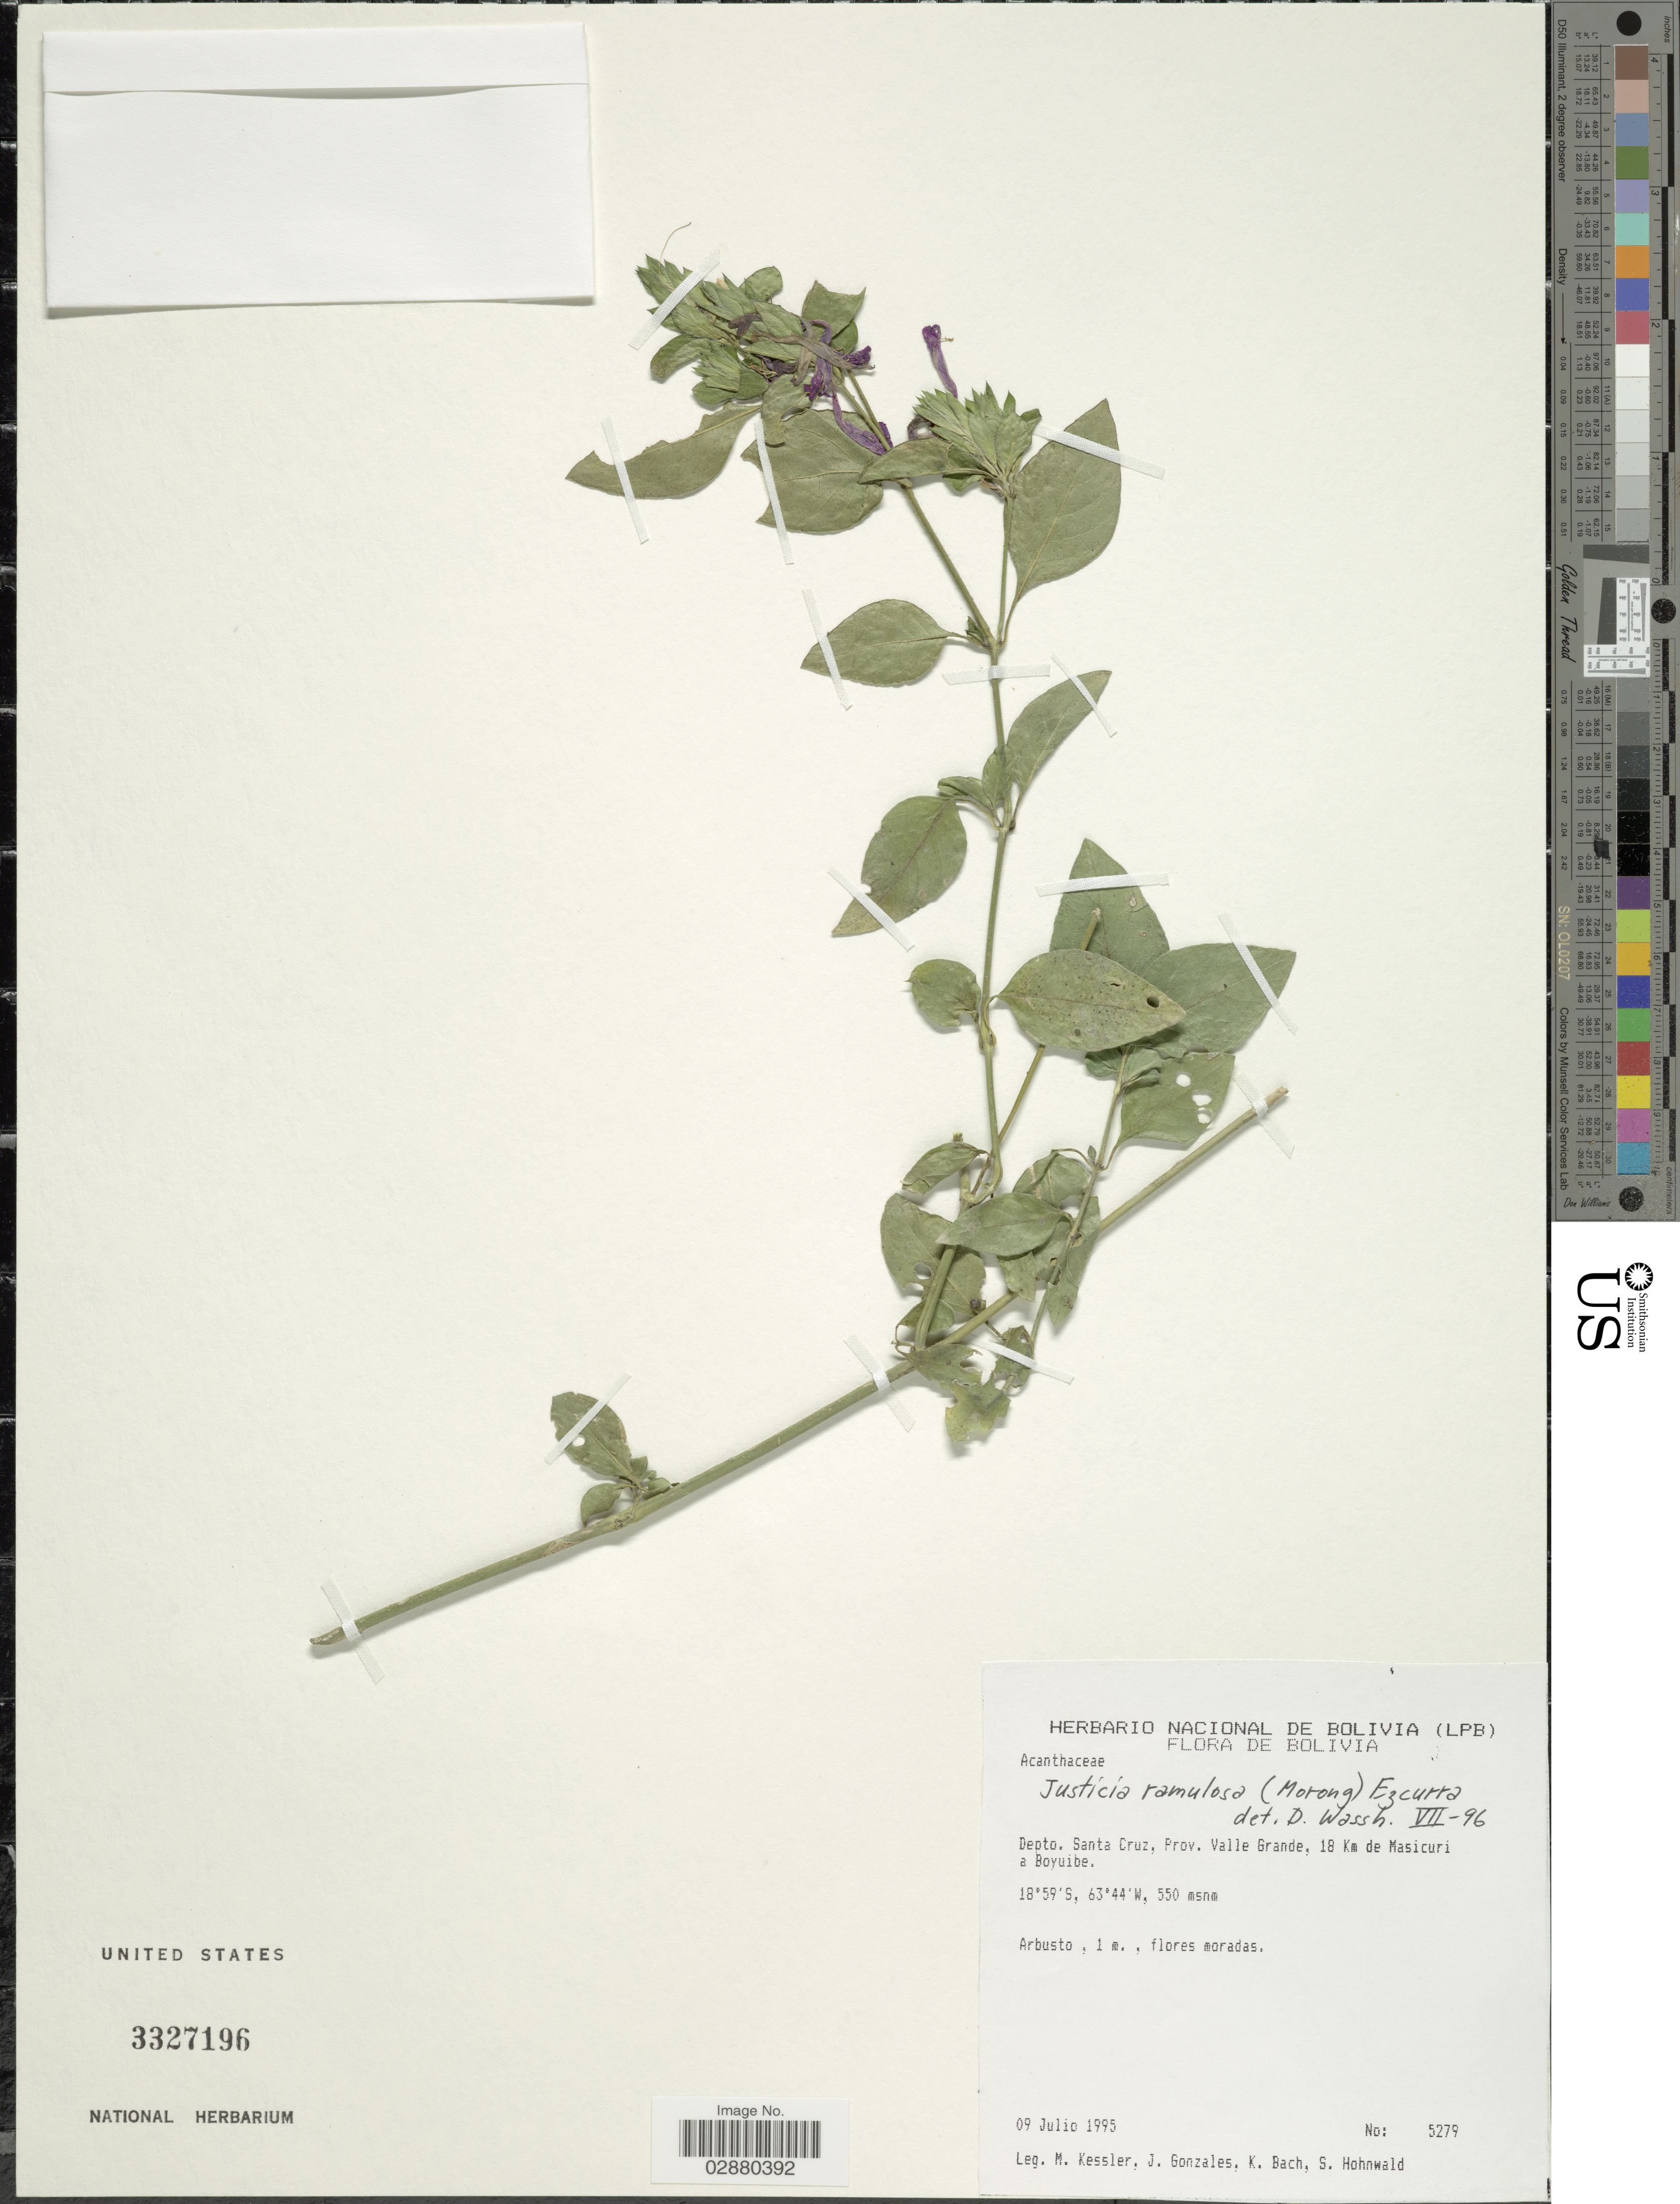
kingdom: Plantae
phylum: Tracheophyta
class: Magnoliopsida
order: Lamiales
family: Acanthaceae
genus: Justicia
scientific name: Justicia ramulosa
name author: (Morong) V.A.W. Graham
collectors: M. Kessler, J. Gonzales, K. Bach & S. Hohnwald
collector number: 5279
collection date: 1995-07-09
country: Bolivia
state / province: Santa Cruz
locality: Depto. Santa Cruz, Prov. Valle Grande, 18 Km de Masicuri a Boyuibe.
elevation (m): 550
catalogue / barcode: US 3327196